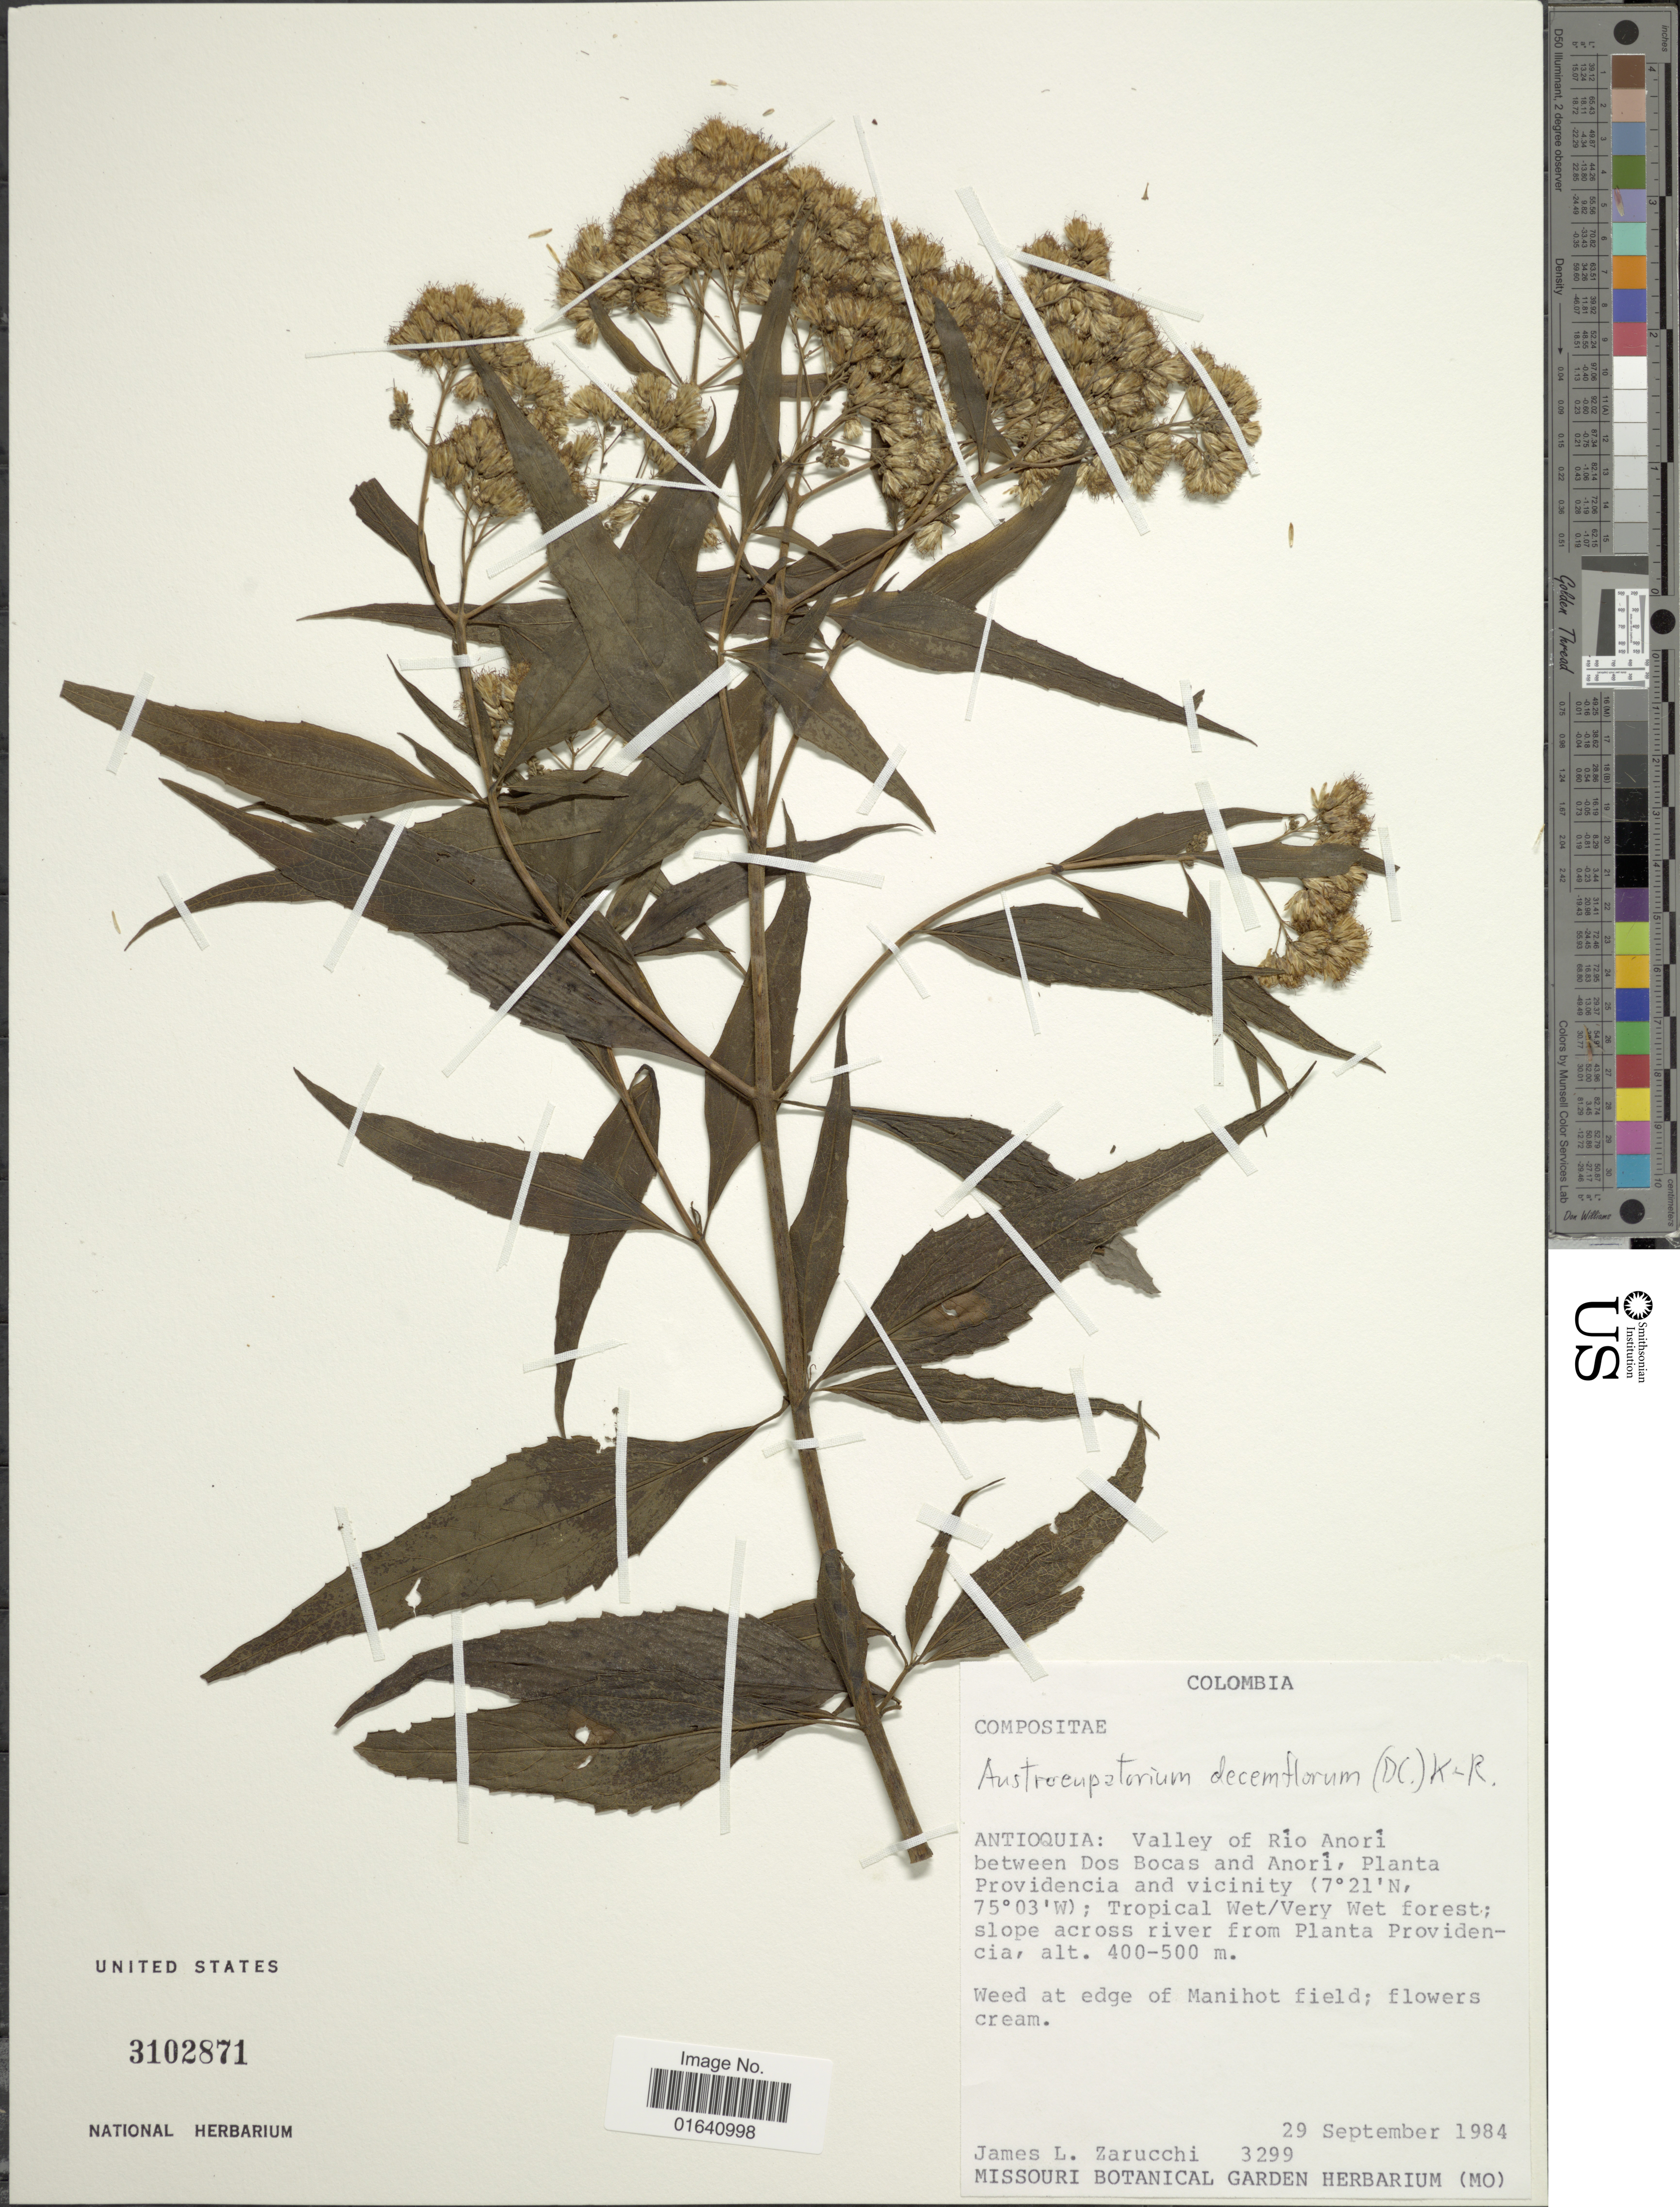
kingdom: Plantae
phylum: Tracheophyta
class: Magnoliopsida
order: Asterales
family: Asteraceae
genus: Austroeupatorium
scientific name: Austroeupatorium decemflorum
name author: (DC.) R.M. King & H. Rob.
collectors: J. L. Zarucchi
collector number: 3299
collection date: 1984-09-29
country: Colombia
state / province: Antioquia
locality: Valley of Río Anorí between Dos Bocas and Anorí, Planta Providencia and vicinity; Tropical Wet/very forest; slope across river from Planta Providencia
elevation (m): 400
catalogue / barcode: US 3102871